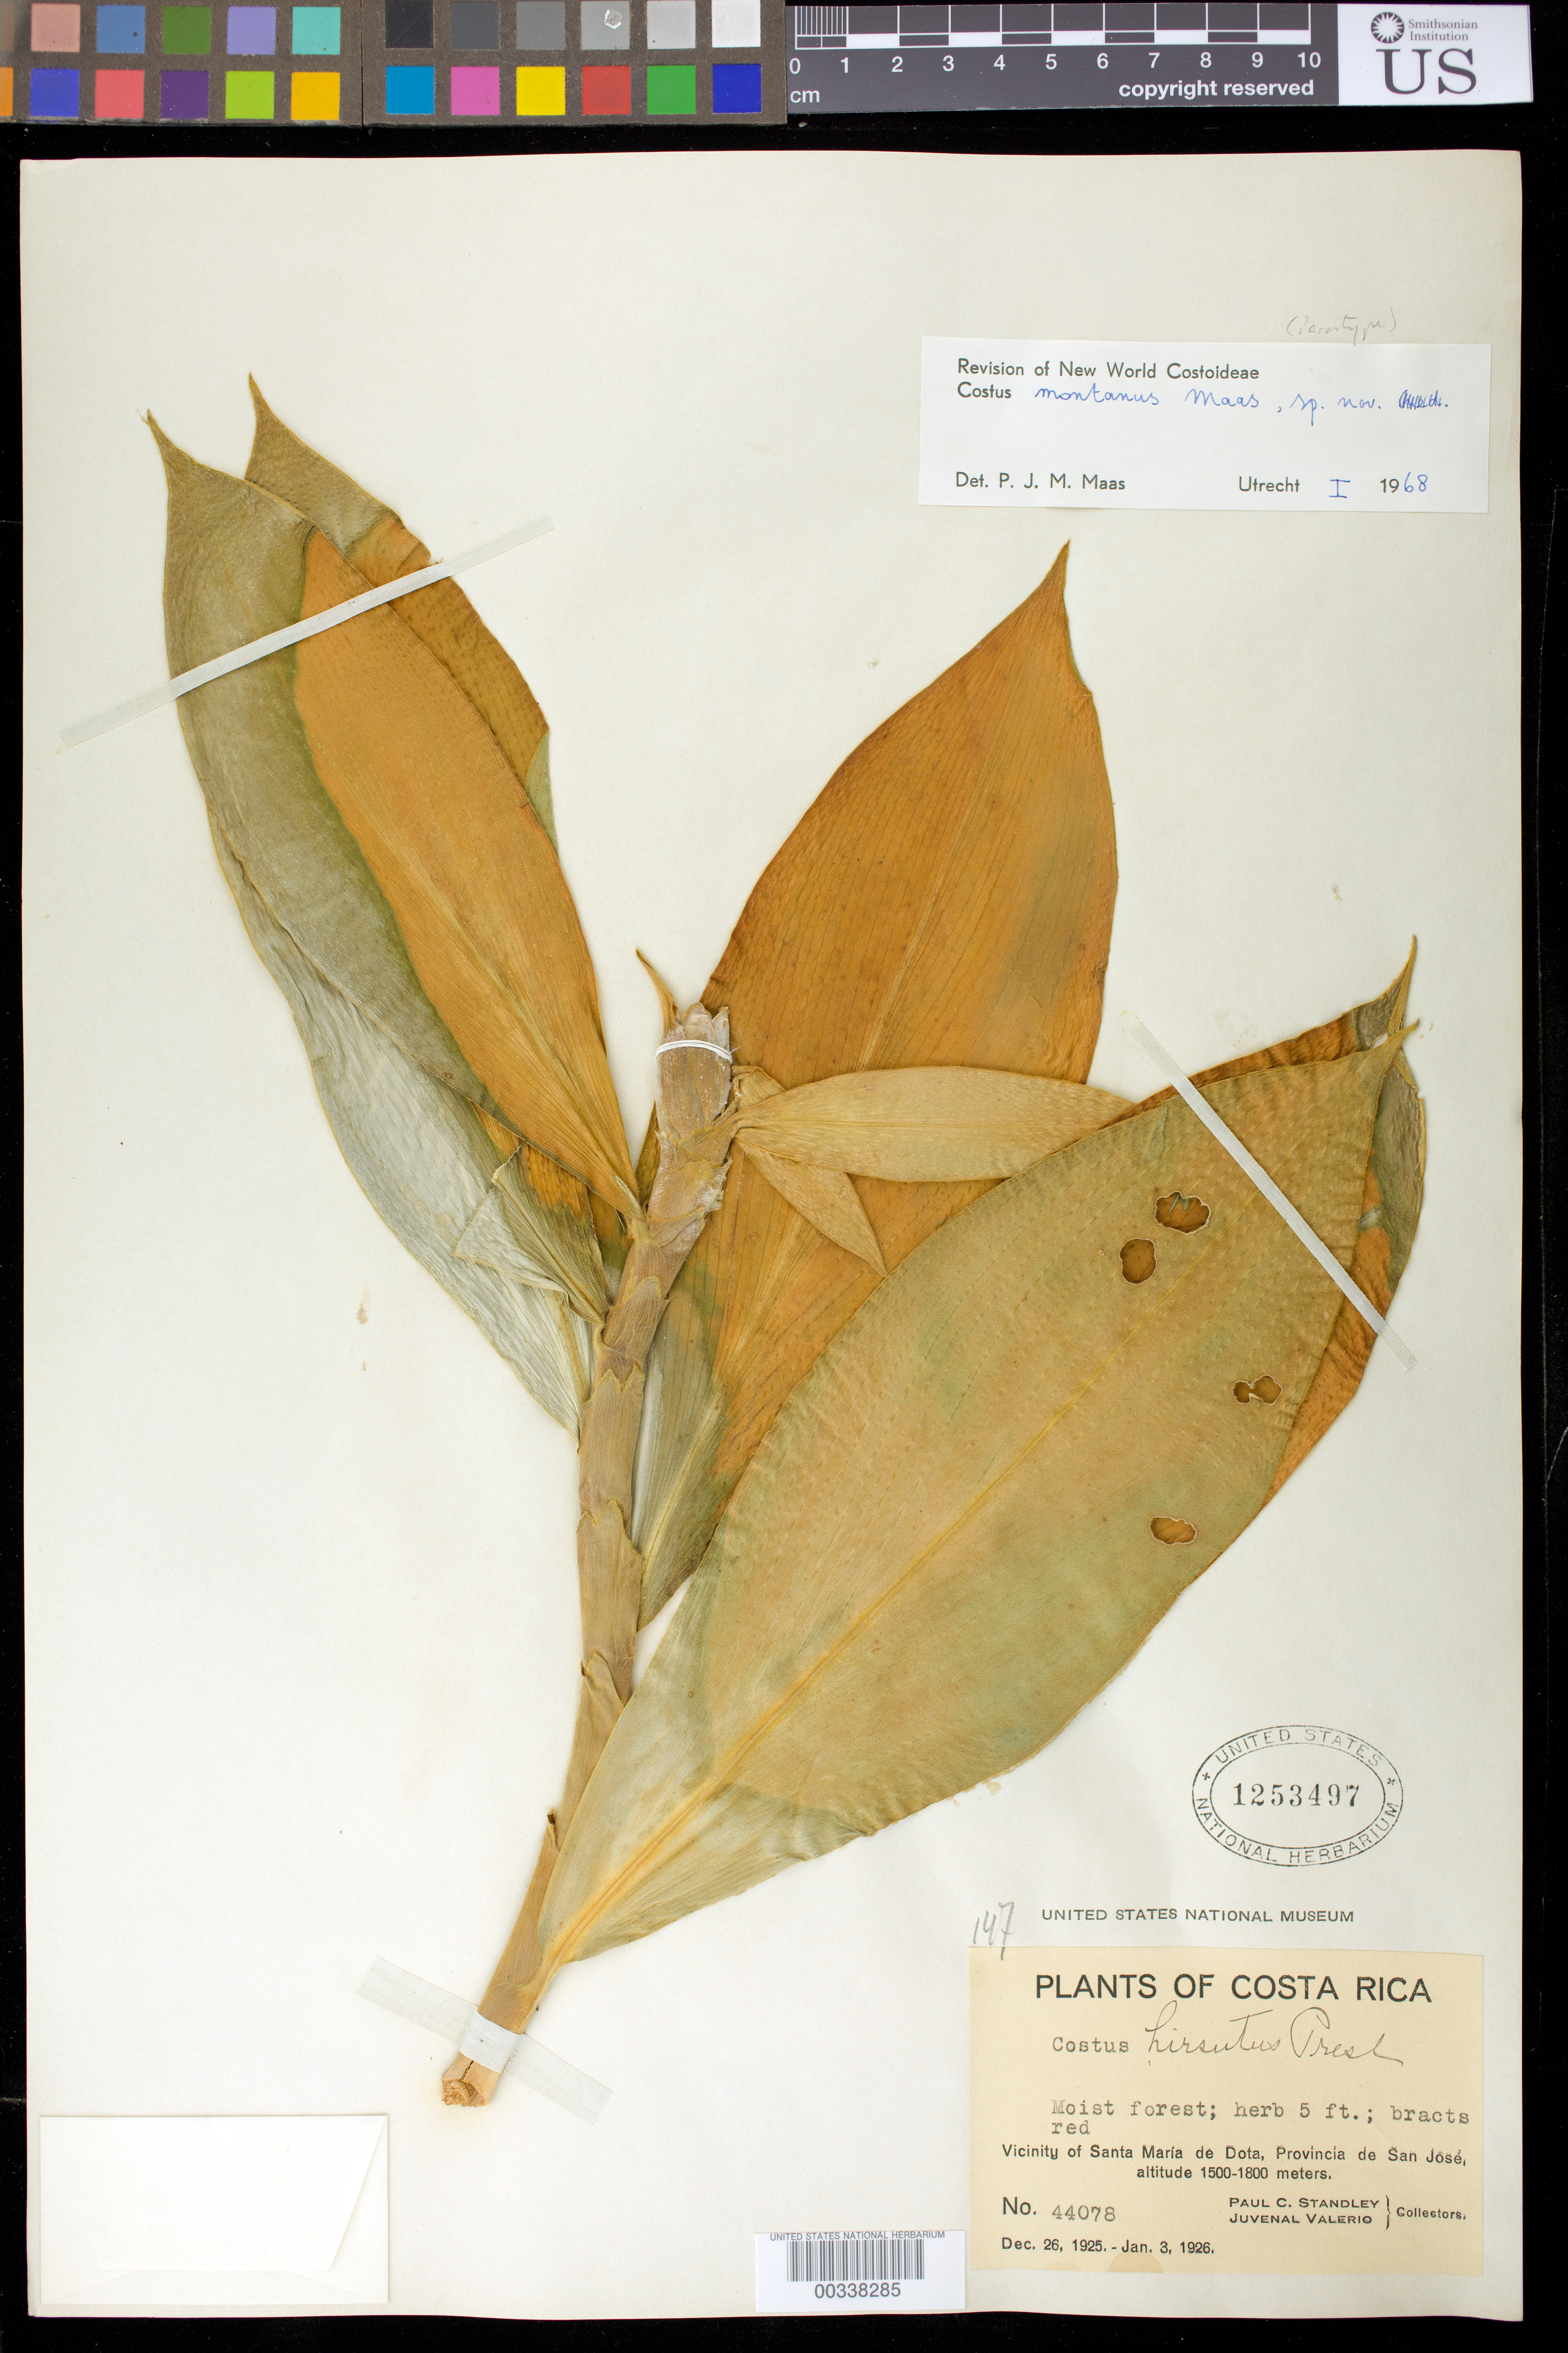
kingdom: Plantae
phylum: Tracheophyta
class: Liliopsida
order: Zingiberales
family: Costaceae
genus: Costus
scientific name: Costus montanus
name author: Maas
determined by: Maas, Paul J. M.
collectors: P. C. Standley & J. Valerio R.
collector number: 44078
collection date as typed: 26 Dec 1925 to 03 Jan 1926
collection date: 1925-12-26/1926-01-03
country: Costa Rica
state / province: San José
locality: Vicinity of santa maria de dota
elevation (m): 1500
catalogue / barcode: US 1253497